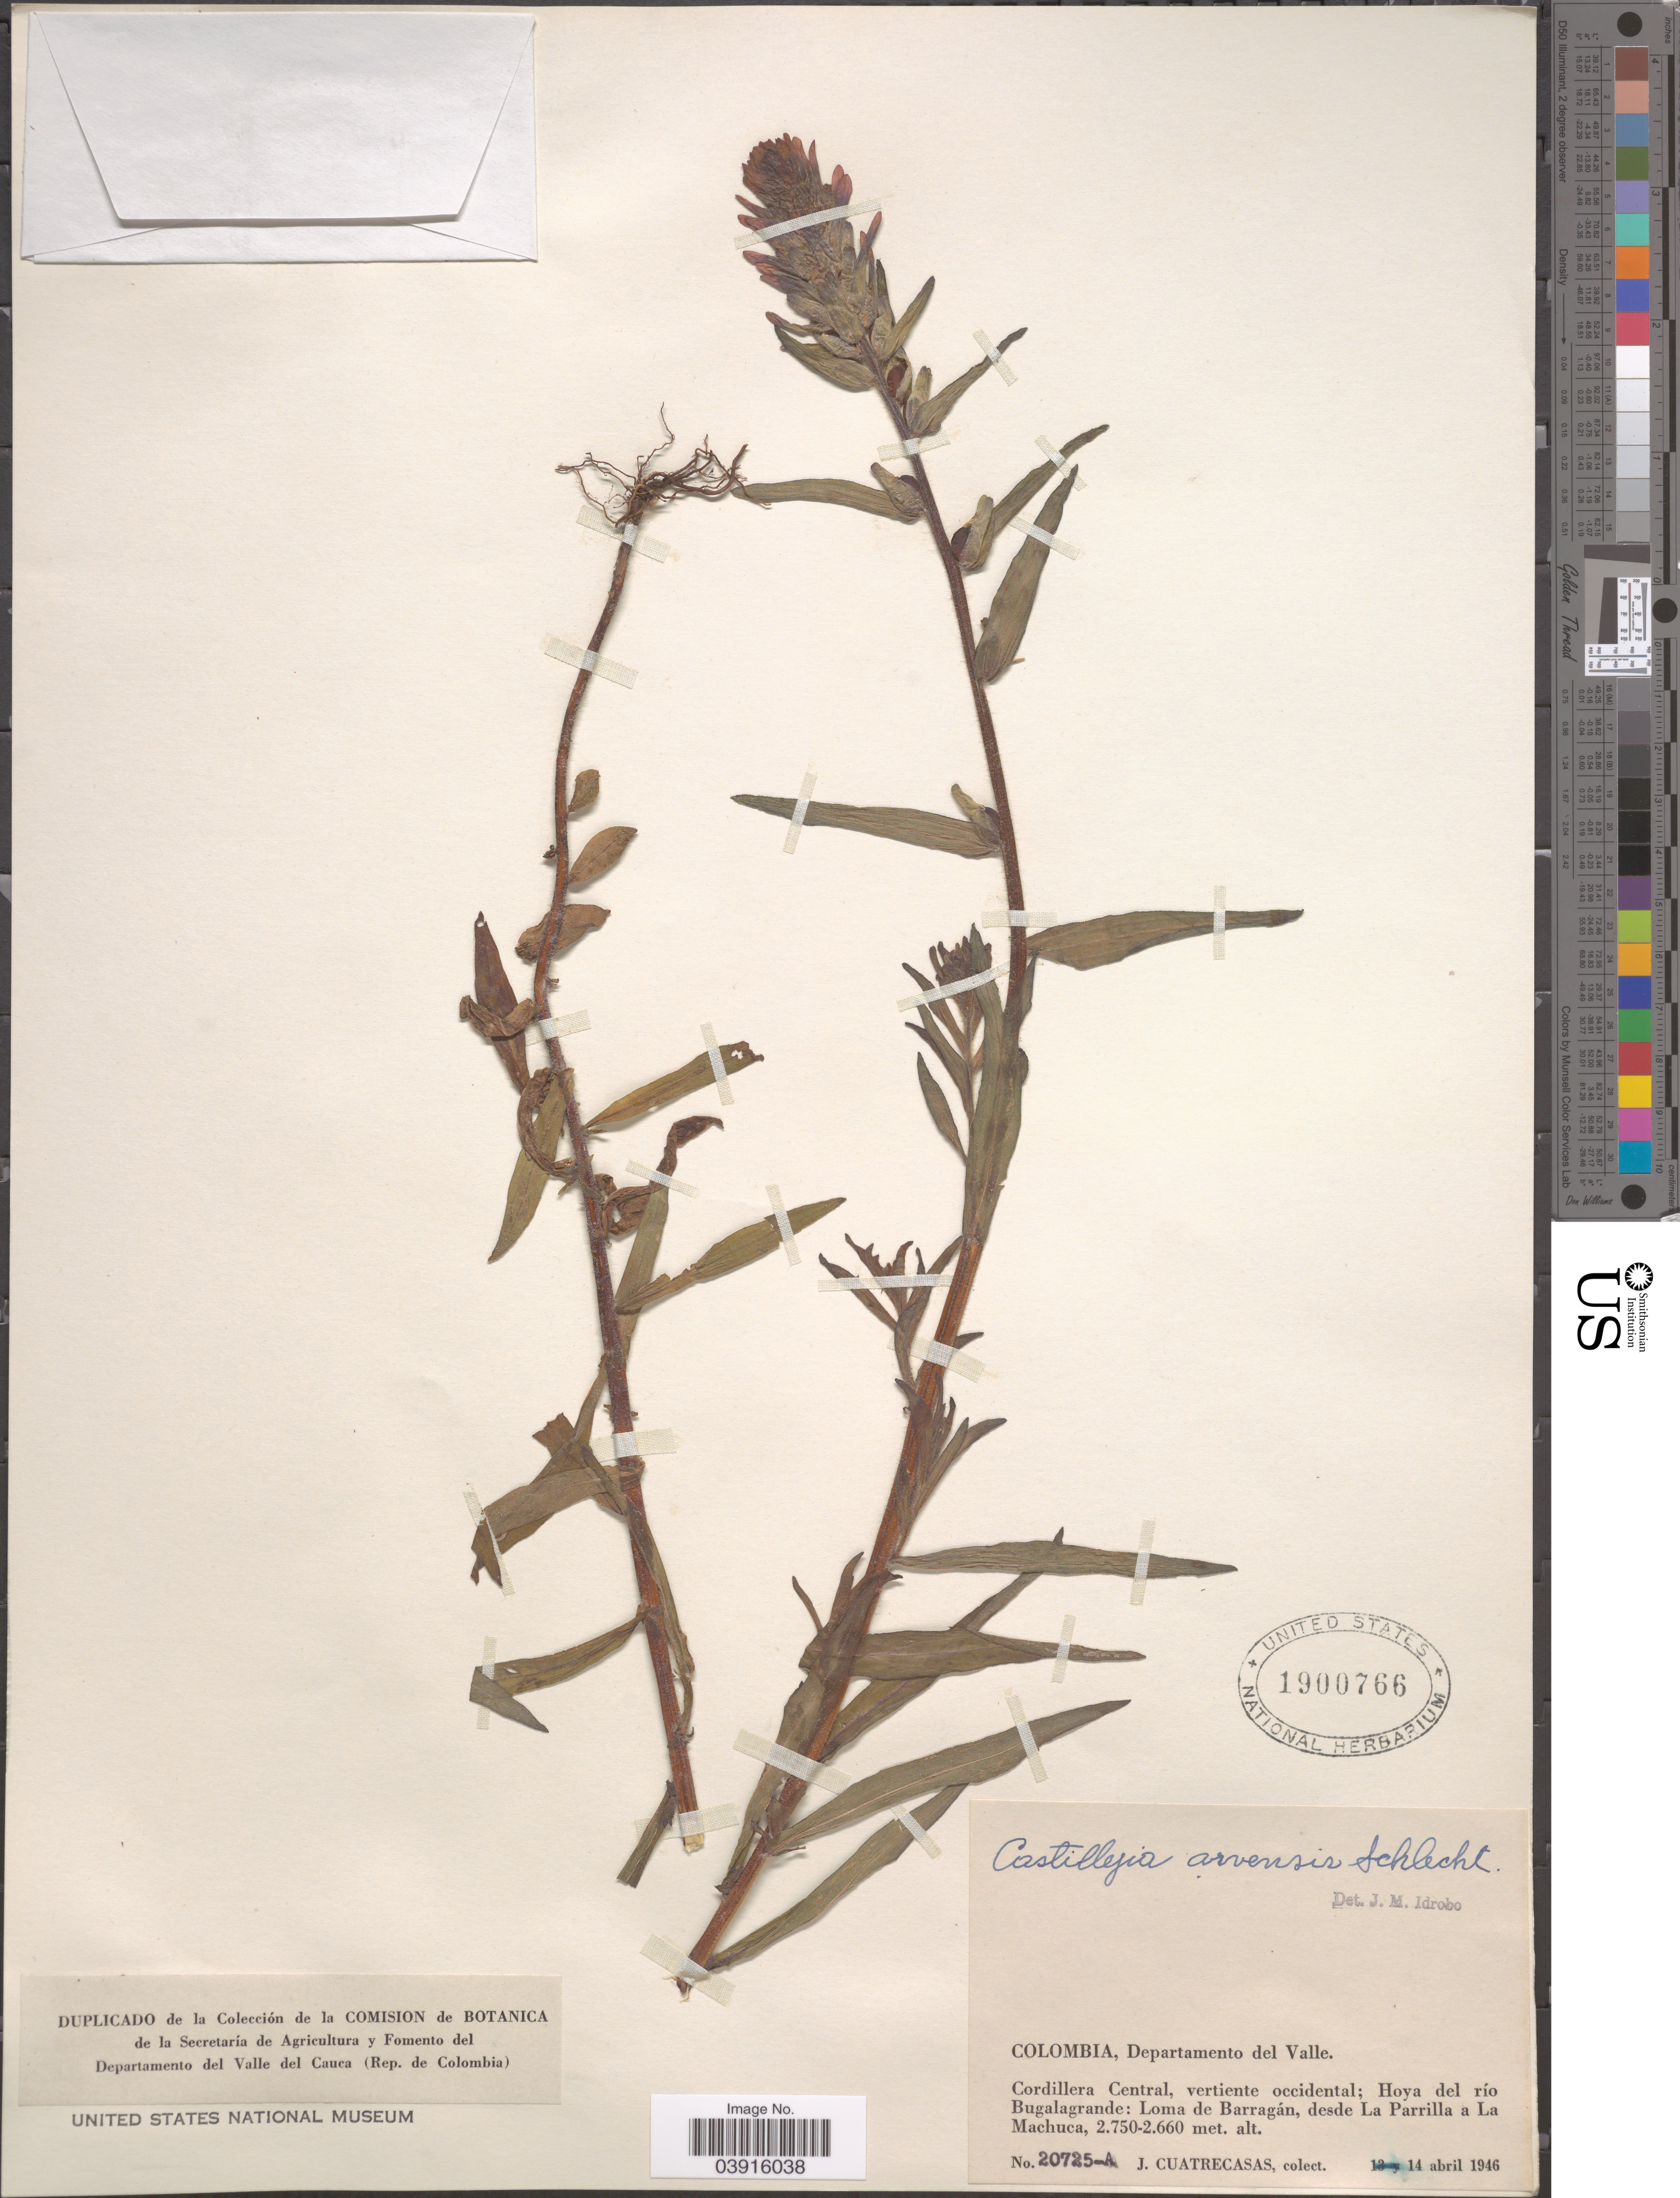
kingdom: Plantae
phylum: Tracheophyta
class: Magnoliopsida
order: Lamiales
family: Orobanchaceae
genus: Castilleja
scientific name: Castilleja arvensis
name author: Schltdl. & Cham.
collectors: J. Cuatrecasas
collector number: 20725-A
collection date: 1946-04-14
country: Colombia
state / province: Valle del Cauca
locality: Departamento del Valle. Cordillera Central, vertiente occidental; Hoya del río Bugalagrande: Loma de Barragán, desde La Parrilla a La Machuca.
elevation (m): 2660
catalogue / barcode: US 1900766